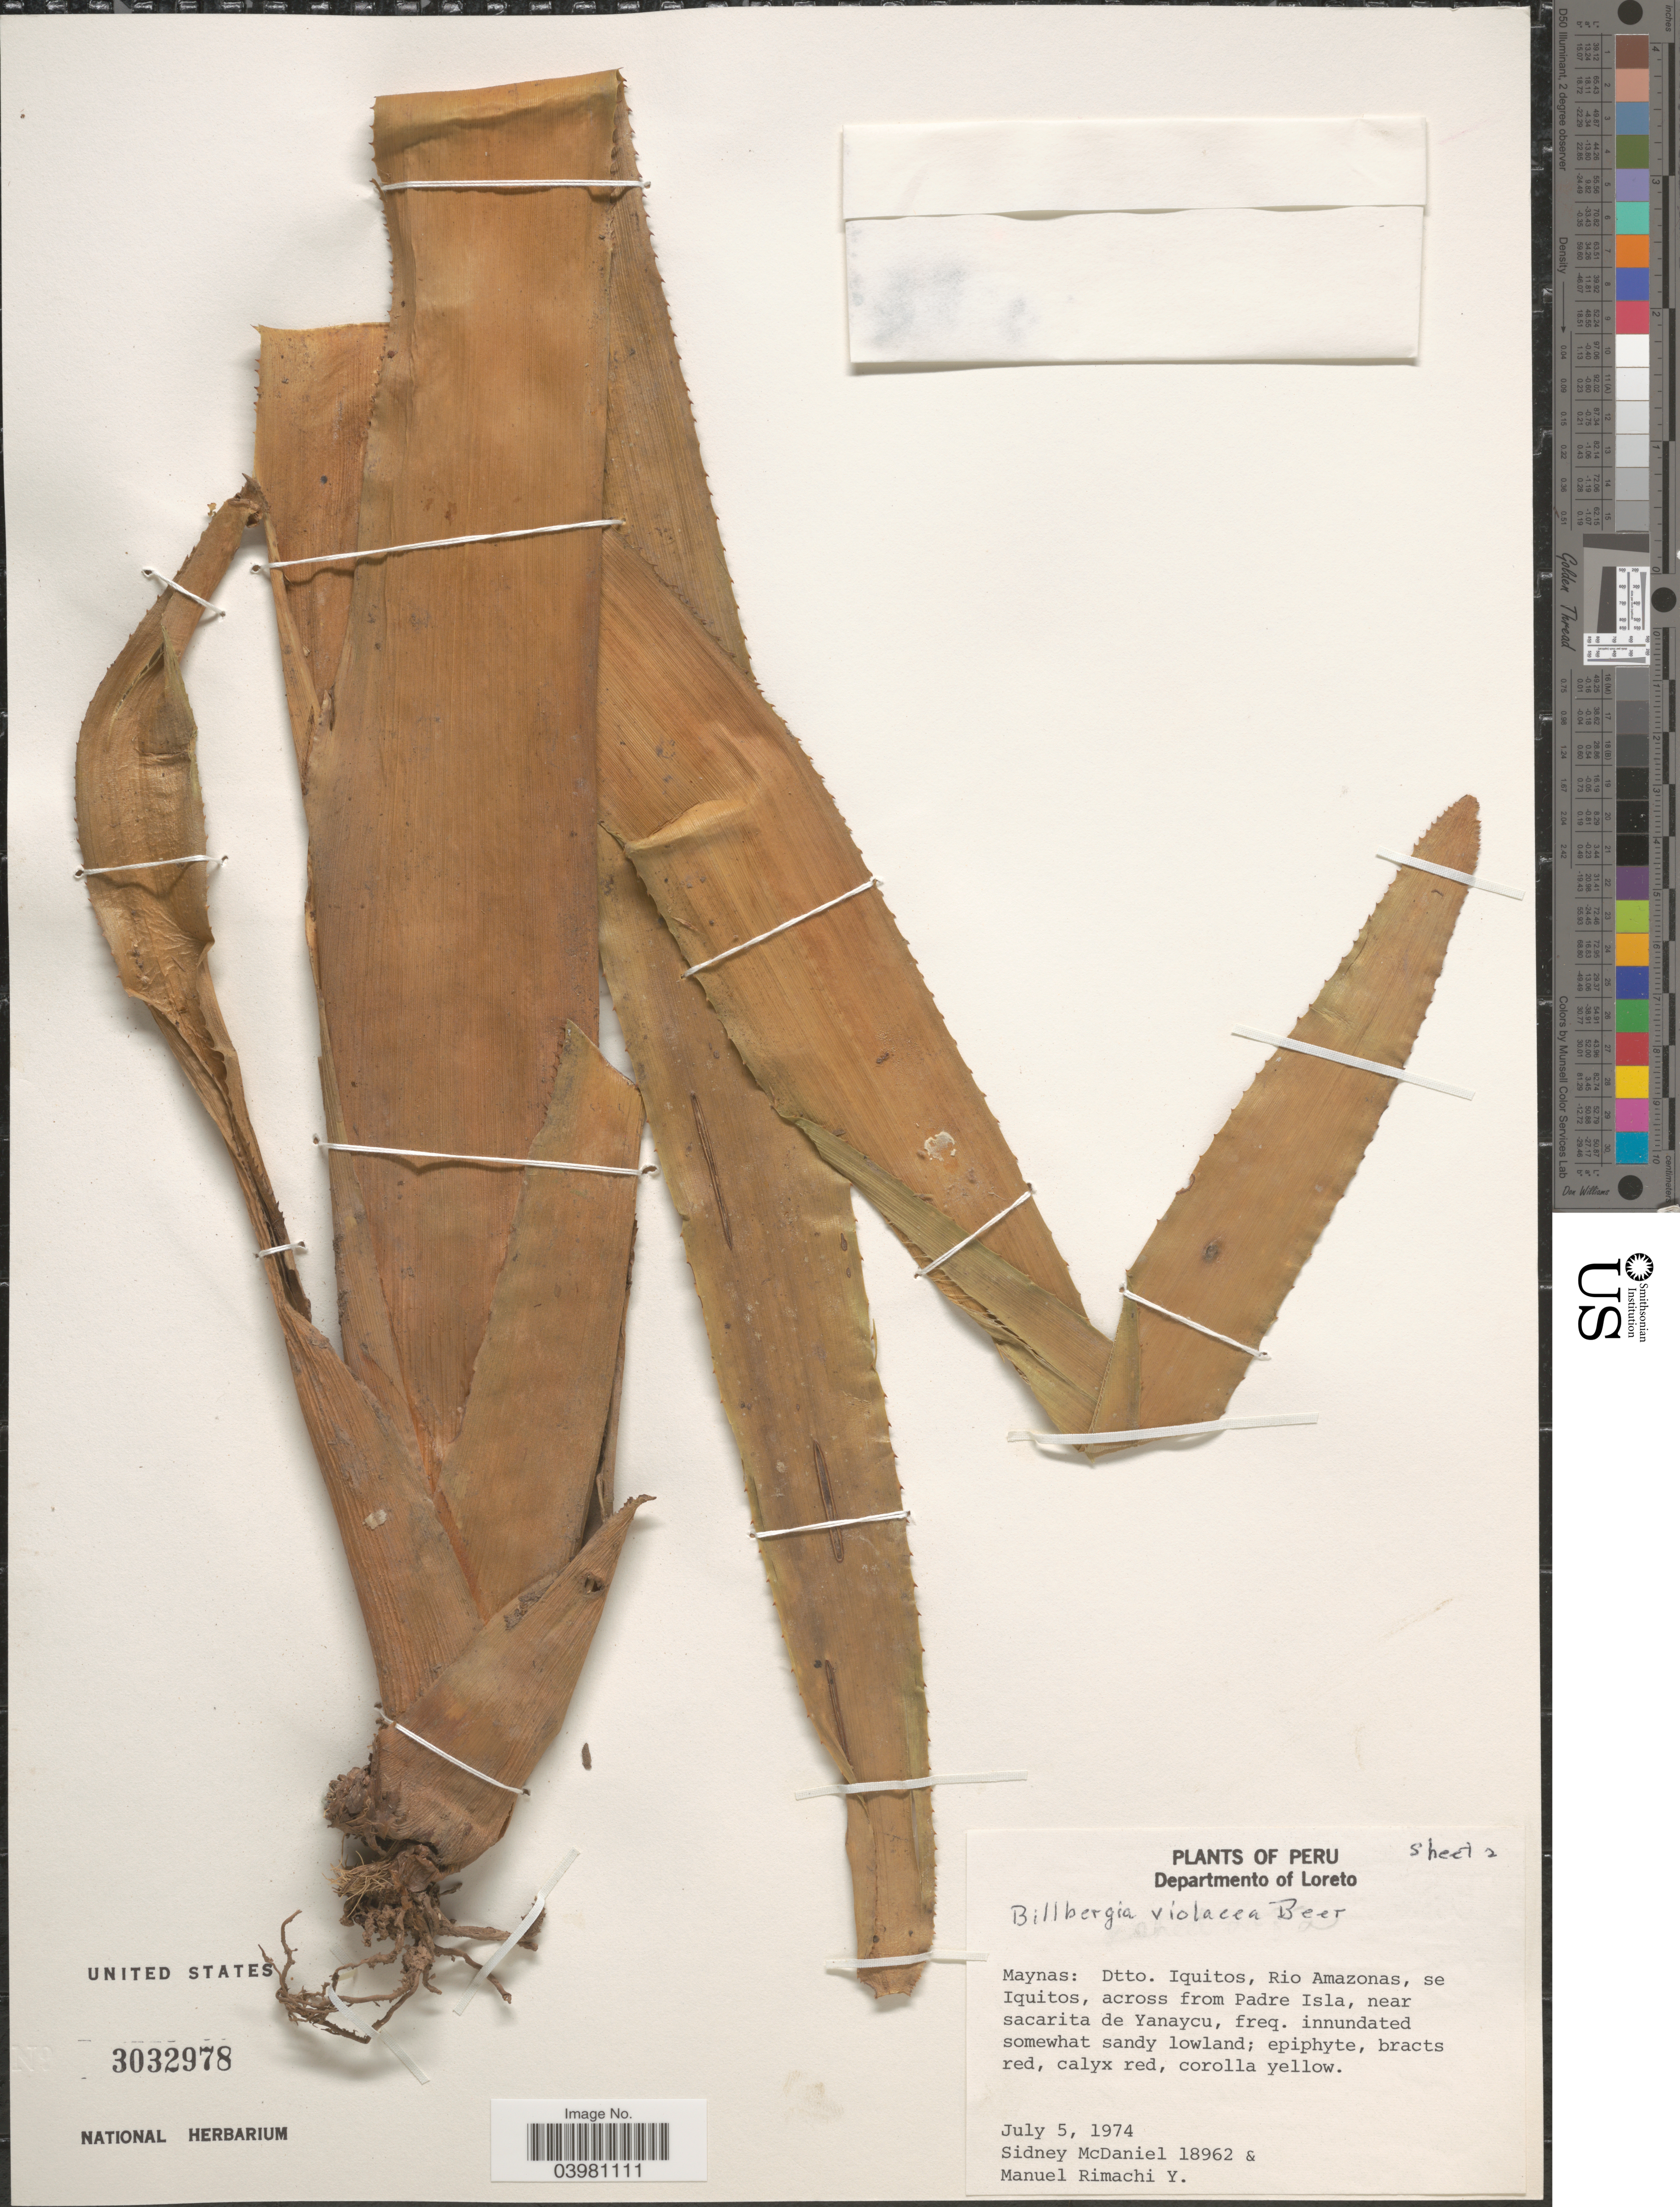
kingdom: Plantae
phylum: Tracheophyta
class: Liliopsida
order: Poales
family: Bromeliaceae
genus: Billbergia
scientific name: Billbergia violacea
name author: Beer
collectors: S. McDaniel & M. Rimachi Y.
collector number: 18962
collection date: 1974-07-05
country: Peru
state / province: Loreto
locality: Departmento of Loreto. Maynas: Dtto. Iquitos, Rio Amazonas- se Iquitos, across from Padre Isla, near sacarita de Yanaycu.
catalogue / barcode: US 3032978